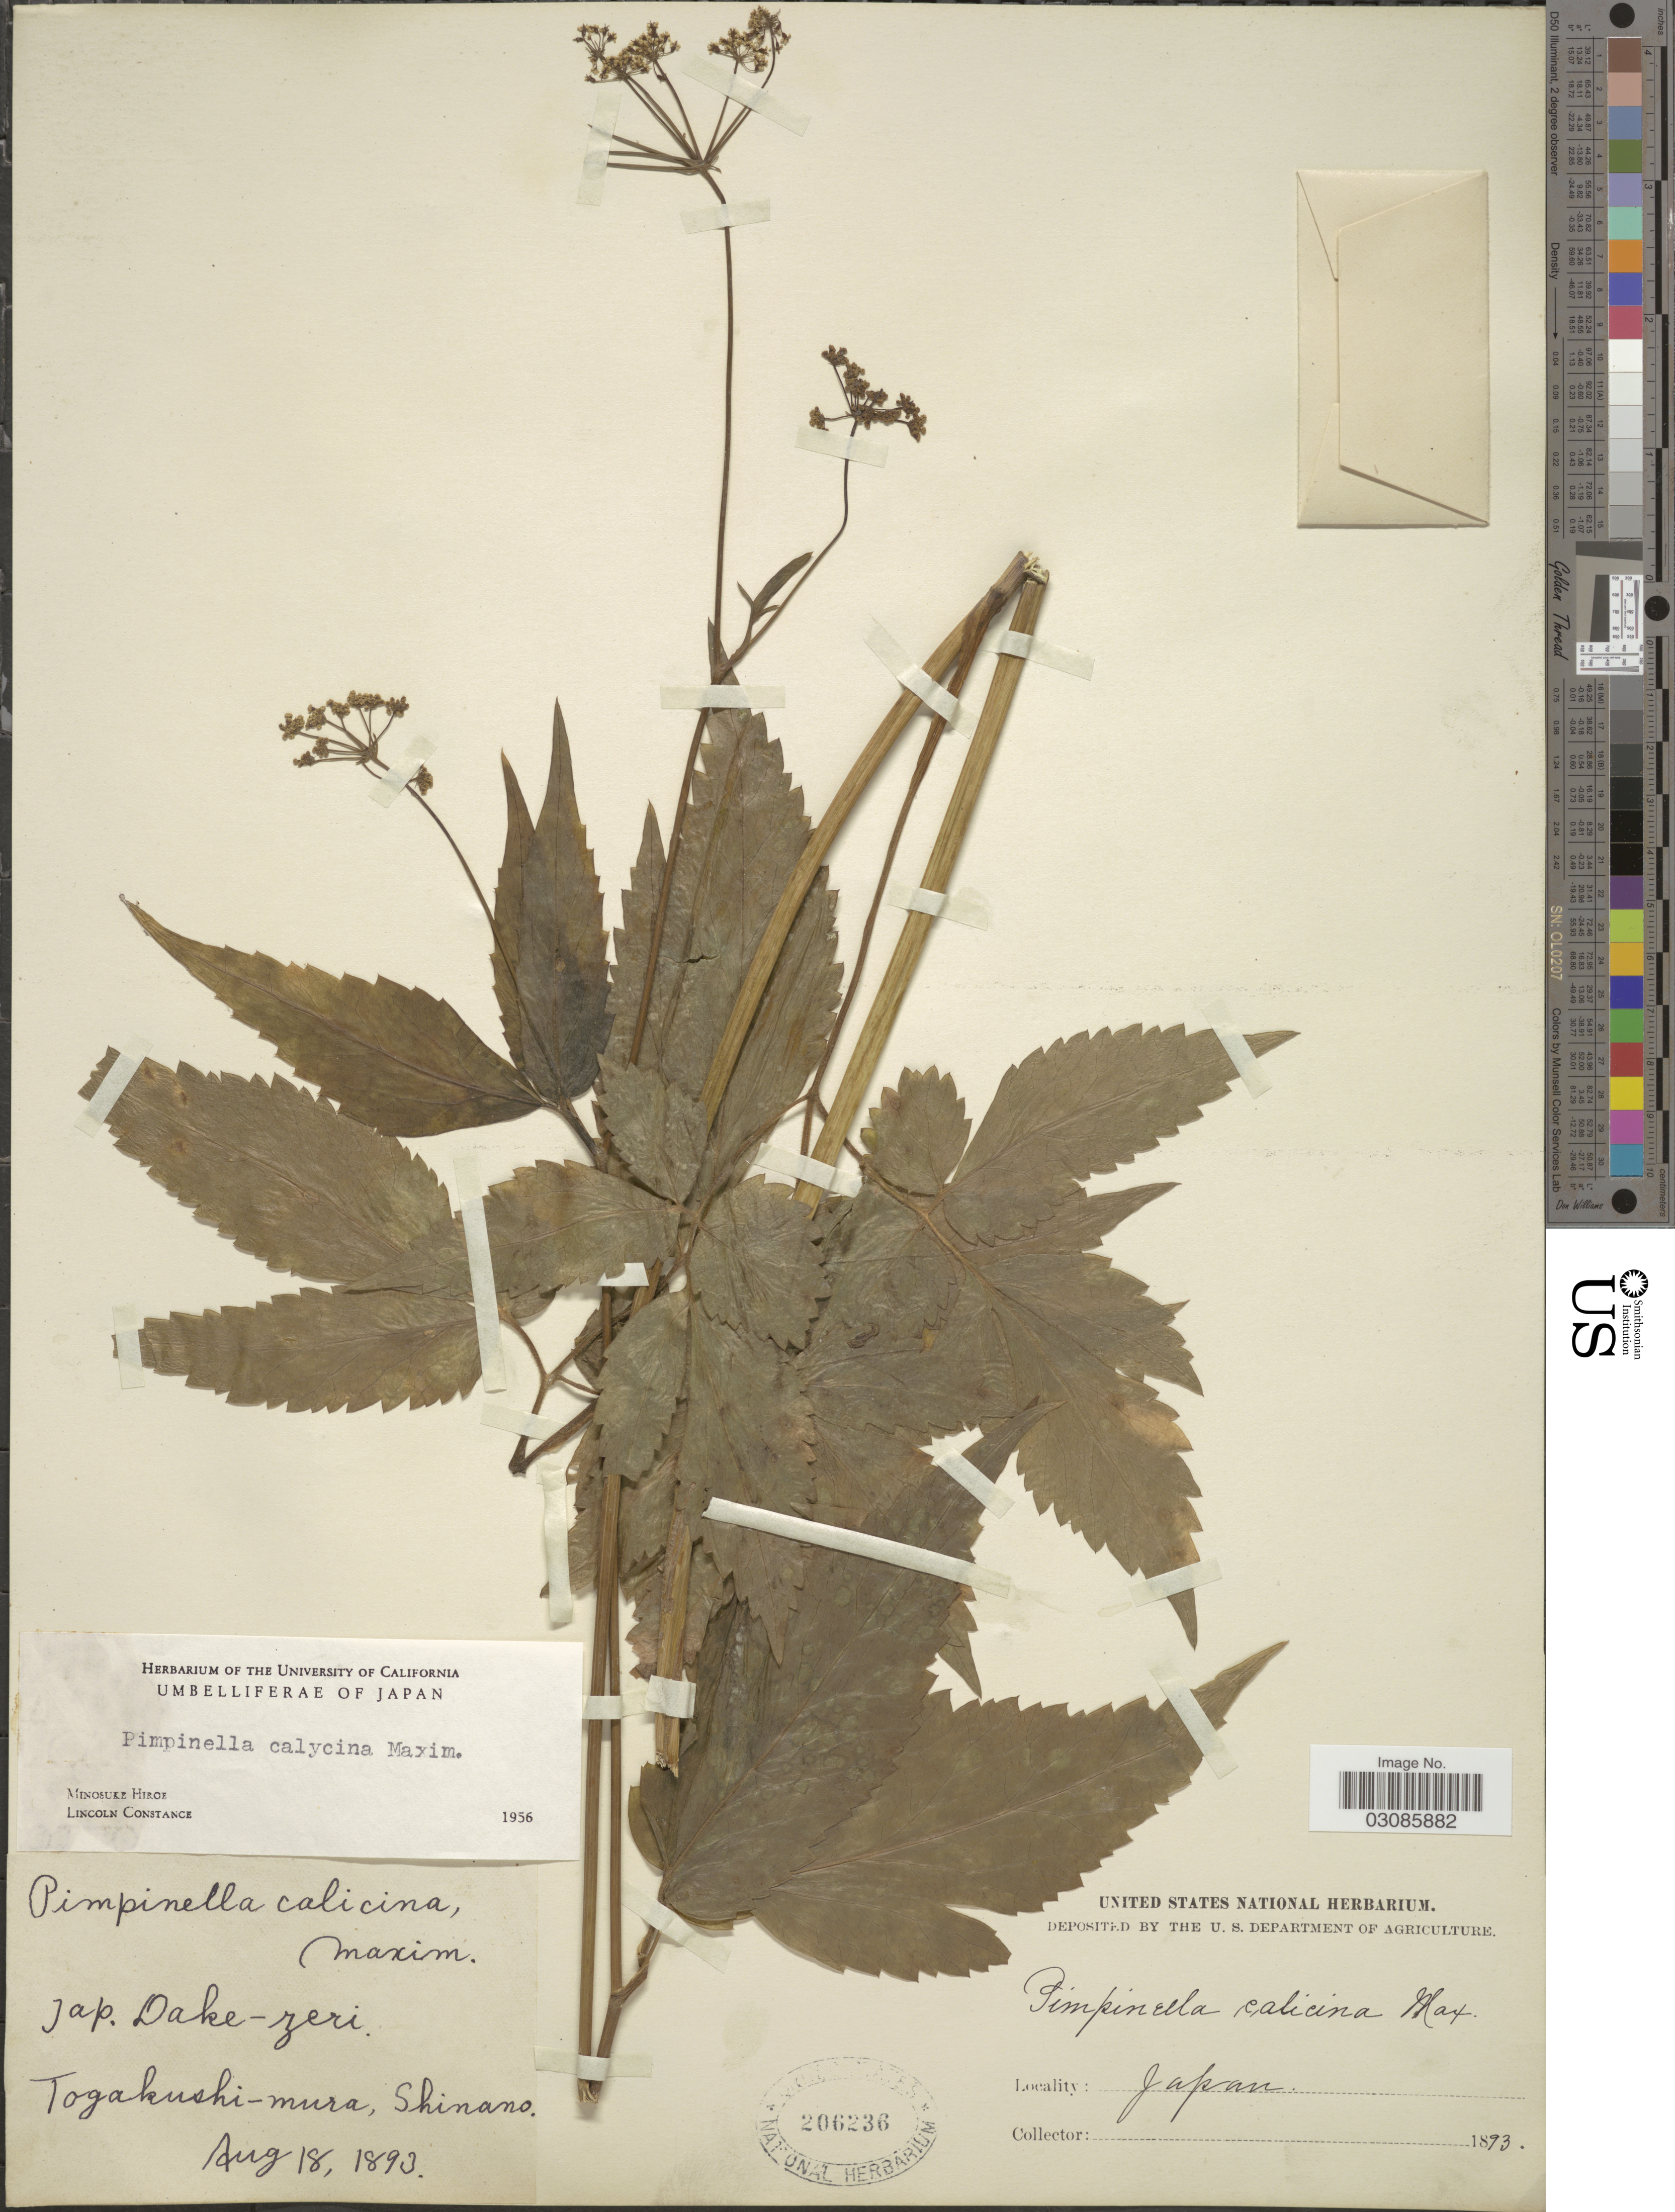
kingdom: Plantae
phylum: Tracheophyta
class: Magnoliopsida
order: Apiales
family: Apiaceae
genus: Pimpinella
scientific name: Pimpinella calycina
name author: Maxim.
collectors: ex herb. United States National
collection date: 1893-08-18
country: Japan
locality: Togakushi-mura, Shinano.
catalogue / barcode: US 206236